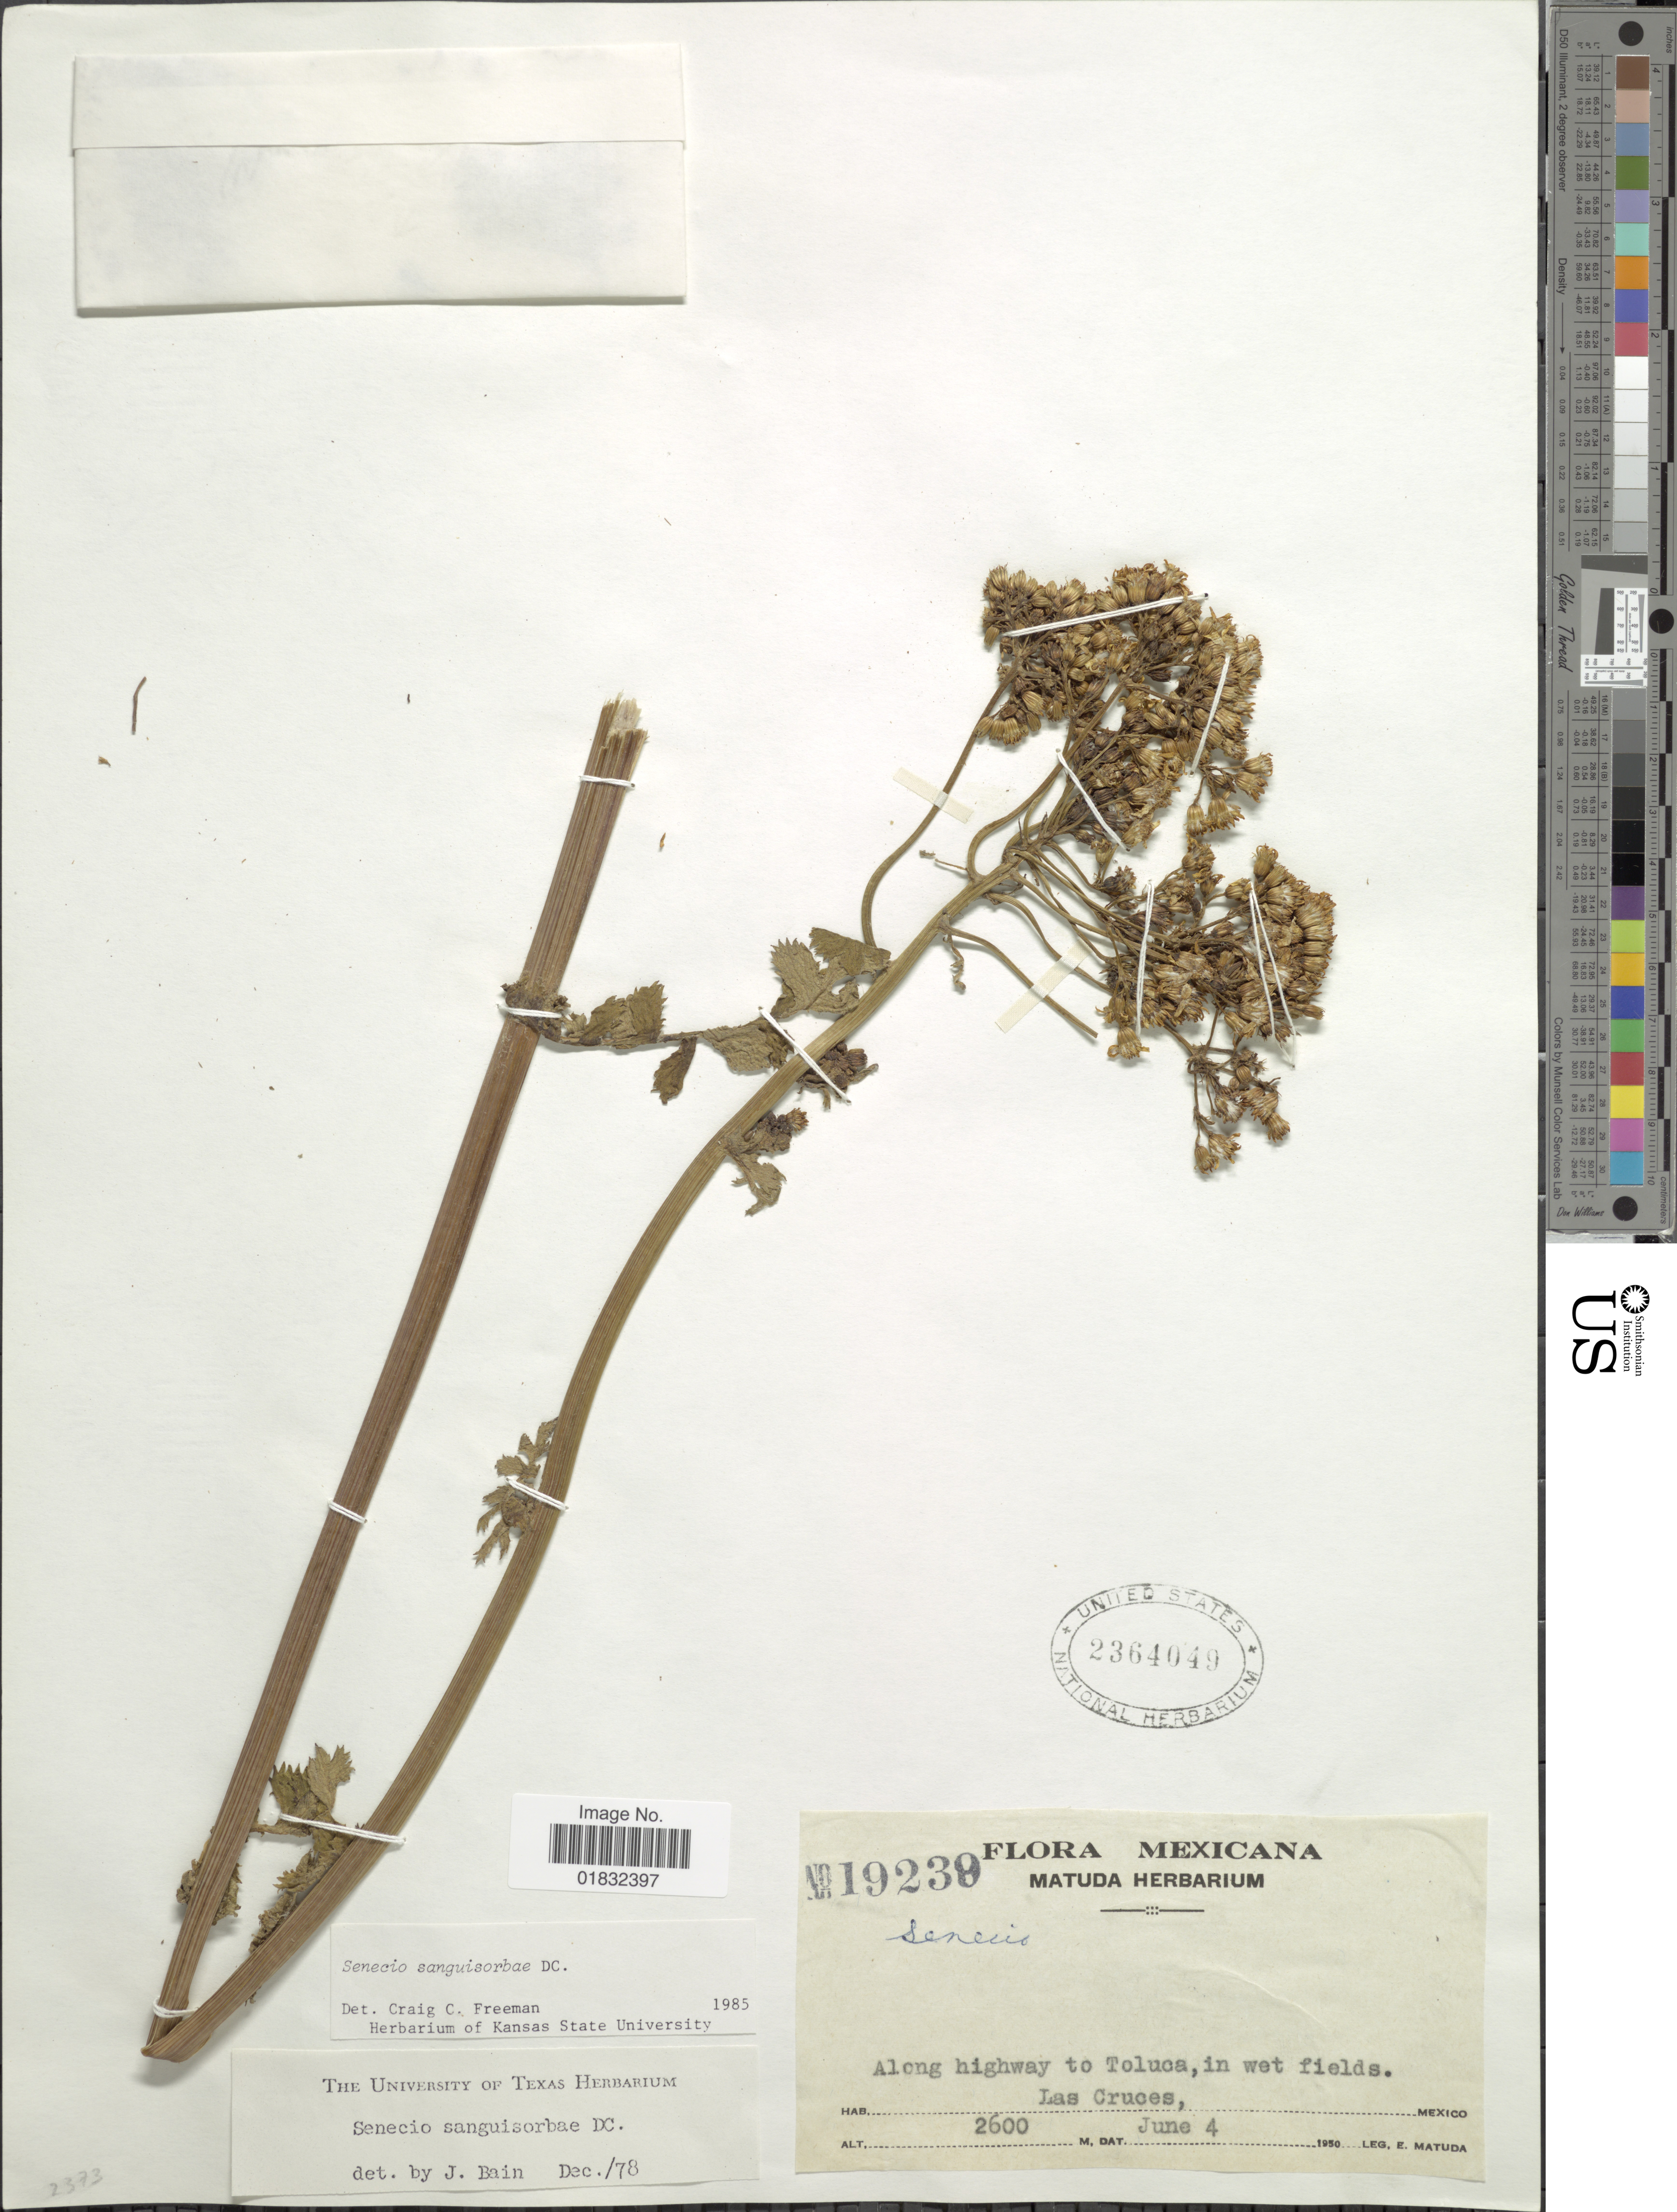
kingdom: Plantae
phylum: Tracheophyta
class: Magnoliopsida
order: Asterales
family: Asteraceae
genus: Packera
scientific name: Packera sanguisorbae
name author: (DC.) C. Jeffrey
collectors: E. Matuda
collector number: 19239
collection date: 1950-06-04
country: Mexico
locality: Along highway to Toluca, in wet fields. Las Cruces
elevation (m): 2600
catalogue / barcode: US 2364049